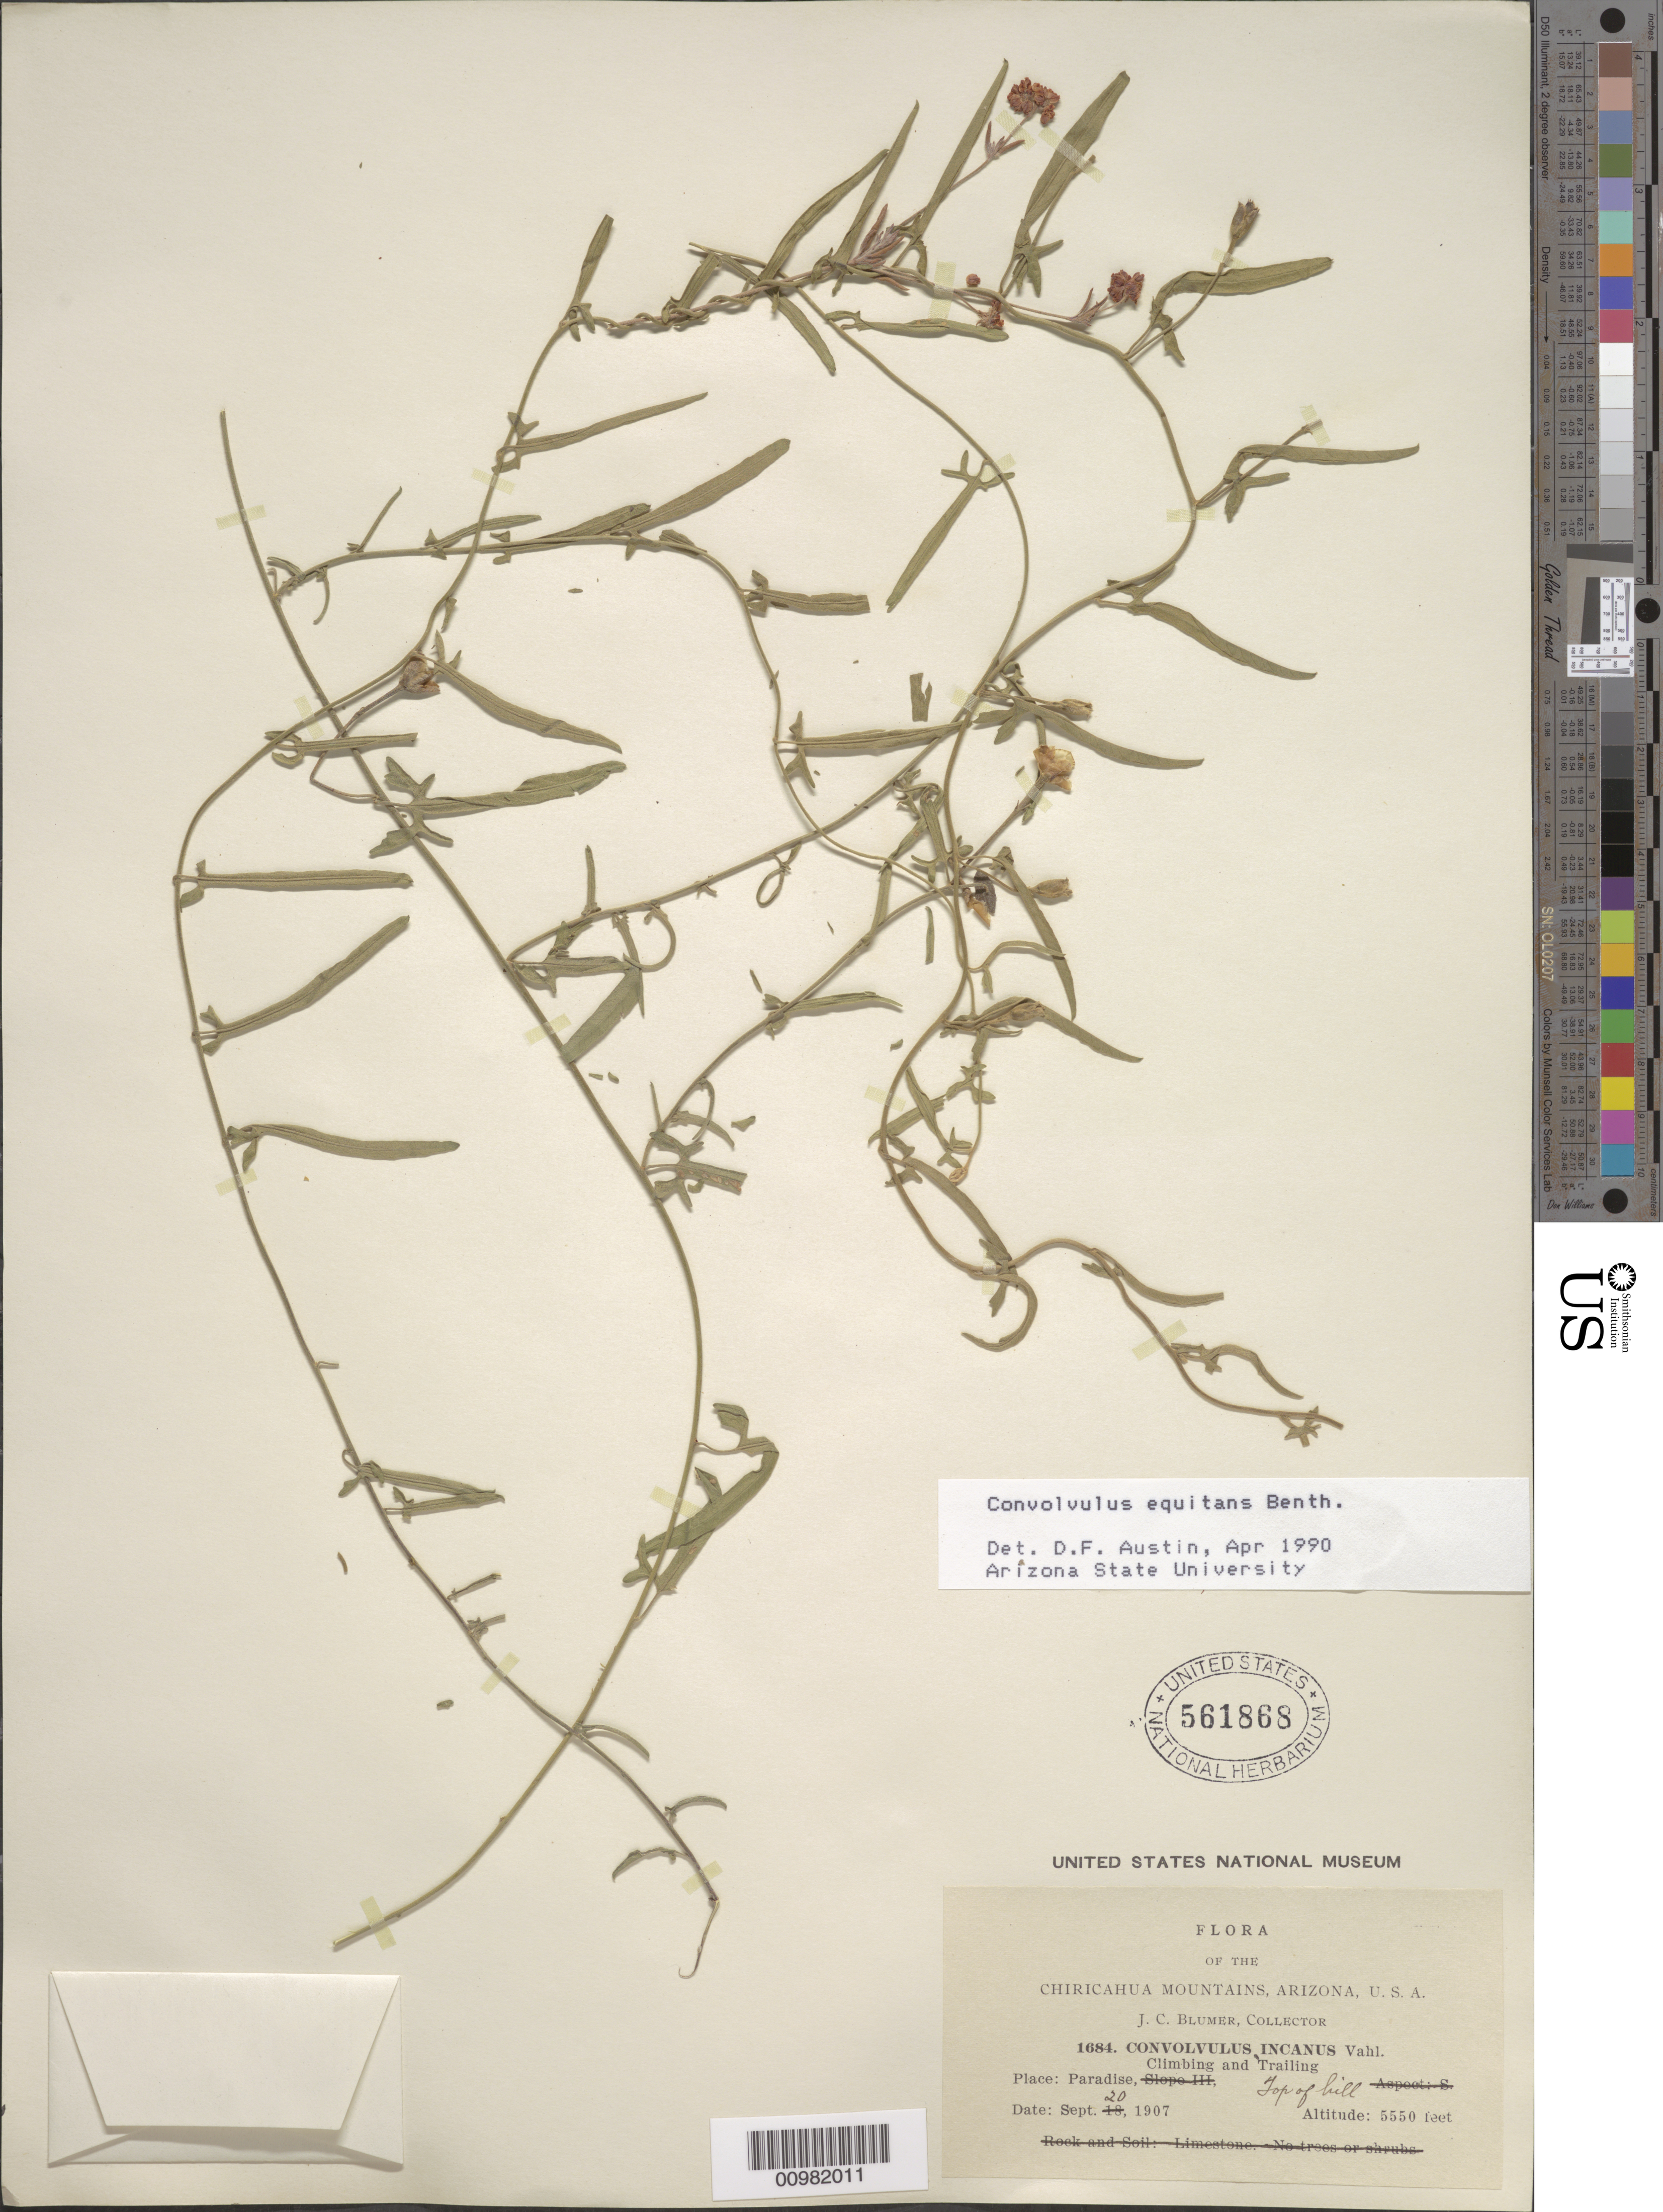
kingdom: Plantae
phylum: Tracheophyta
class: Magnoliopsida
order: Solanales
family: Convolvulaceae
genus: Convolvulus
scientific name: Convolvulus equitans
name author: Benth.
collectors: J. C. Blumer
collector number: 1684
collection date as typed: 20 Sep 1907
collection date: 1907-09-20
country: United States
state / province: Arizona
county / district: Cochise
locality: Chiricahua Mts.; Paradise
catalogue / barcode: US 561868